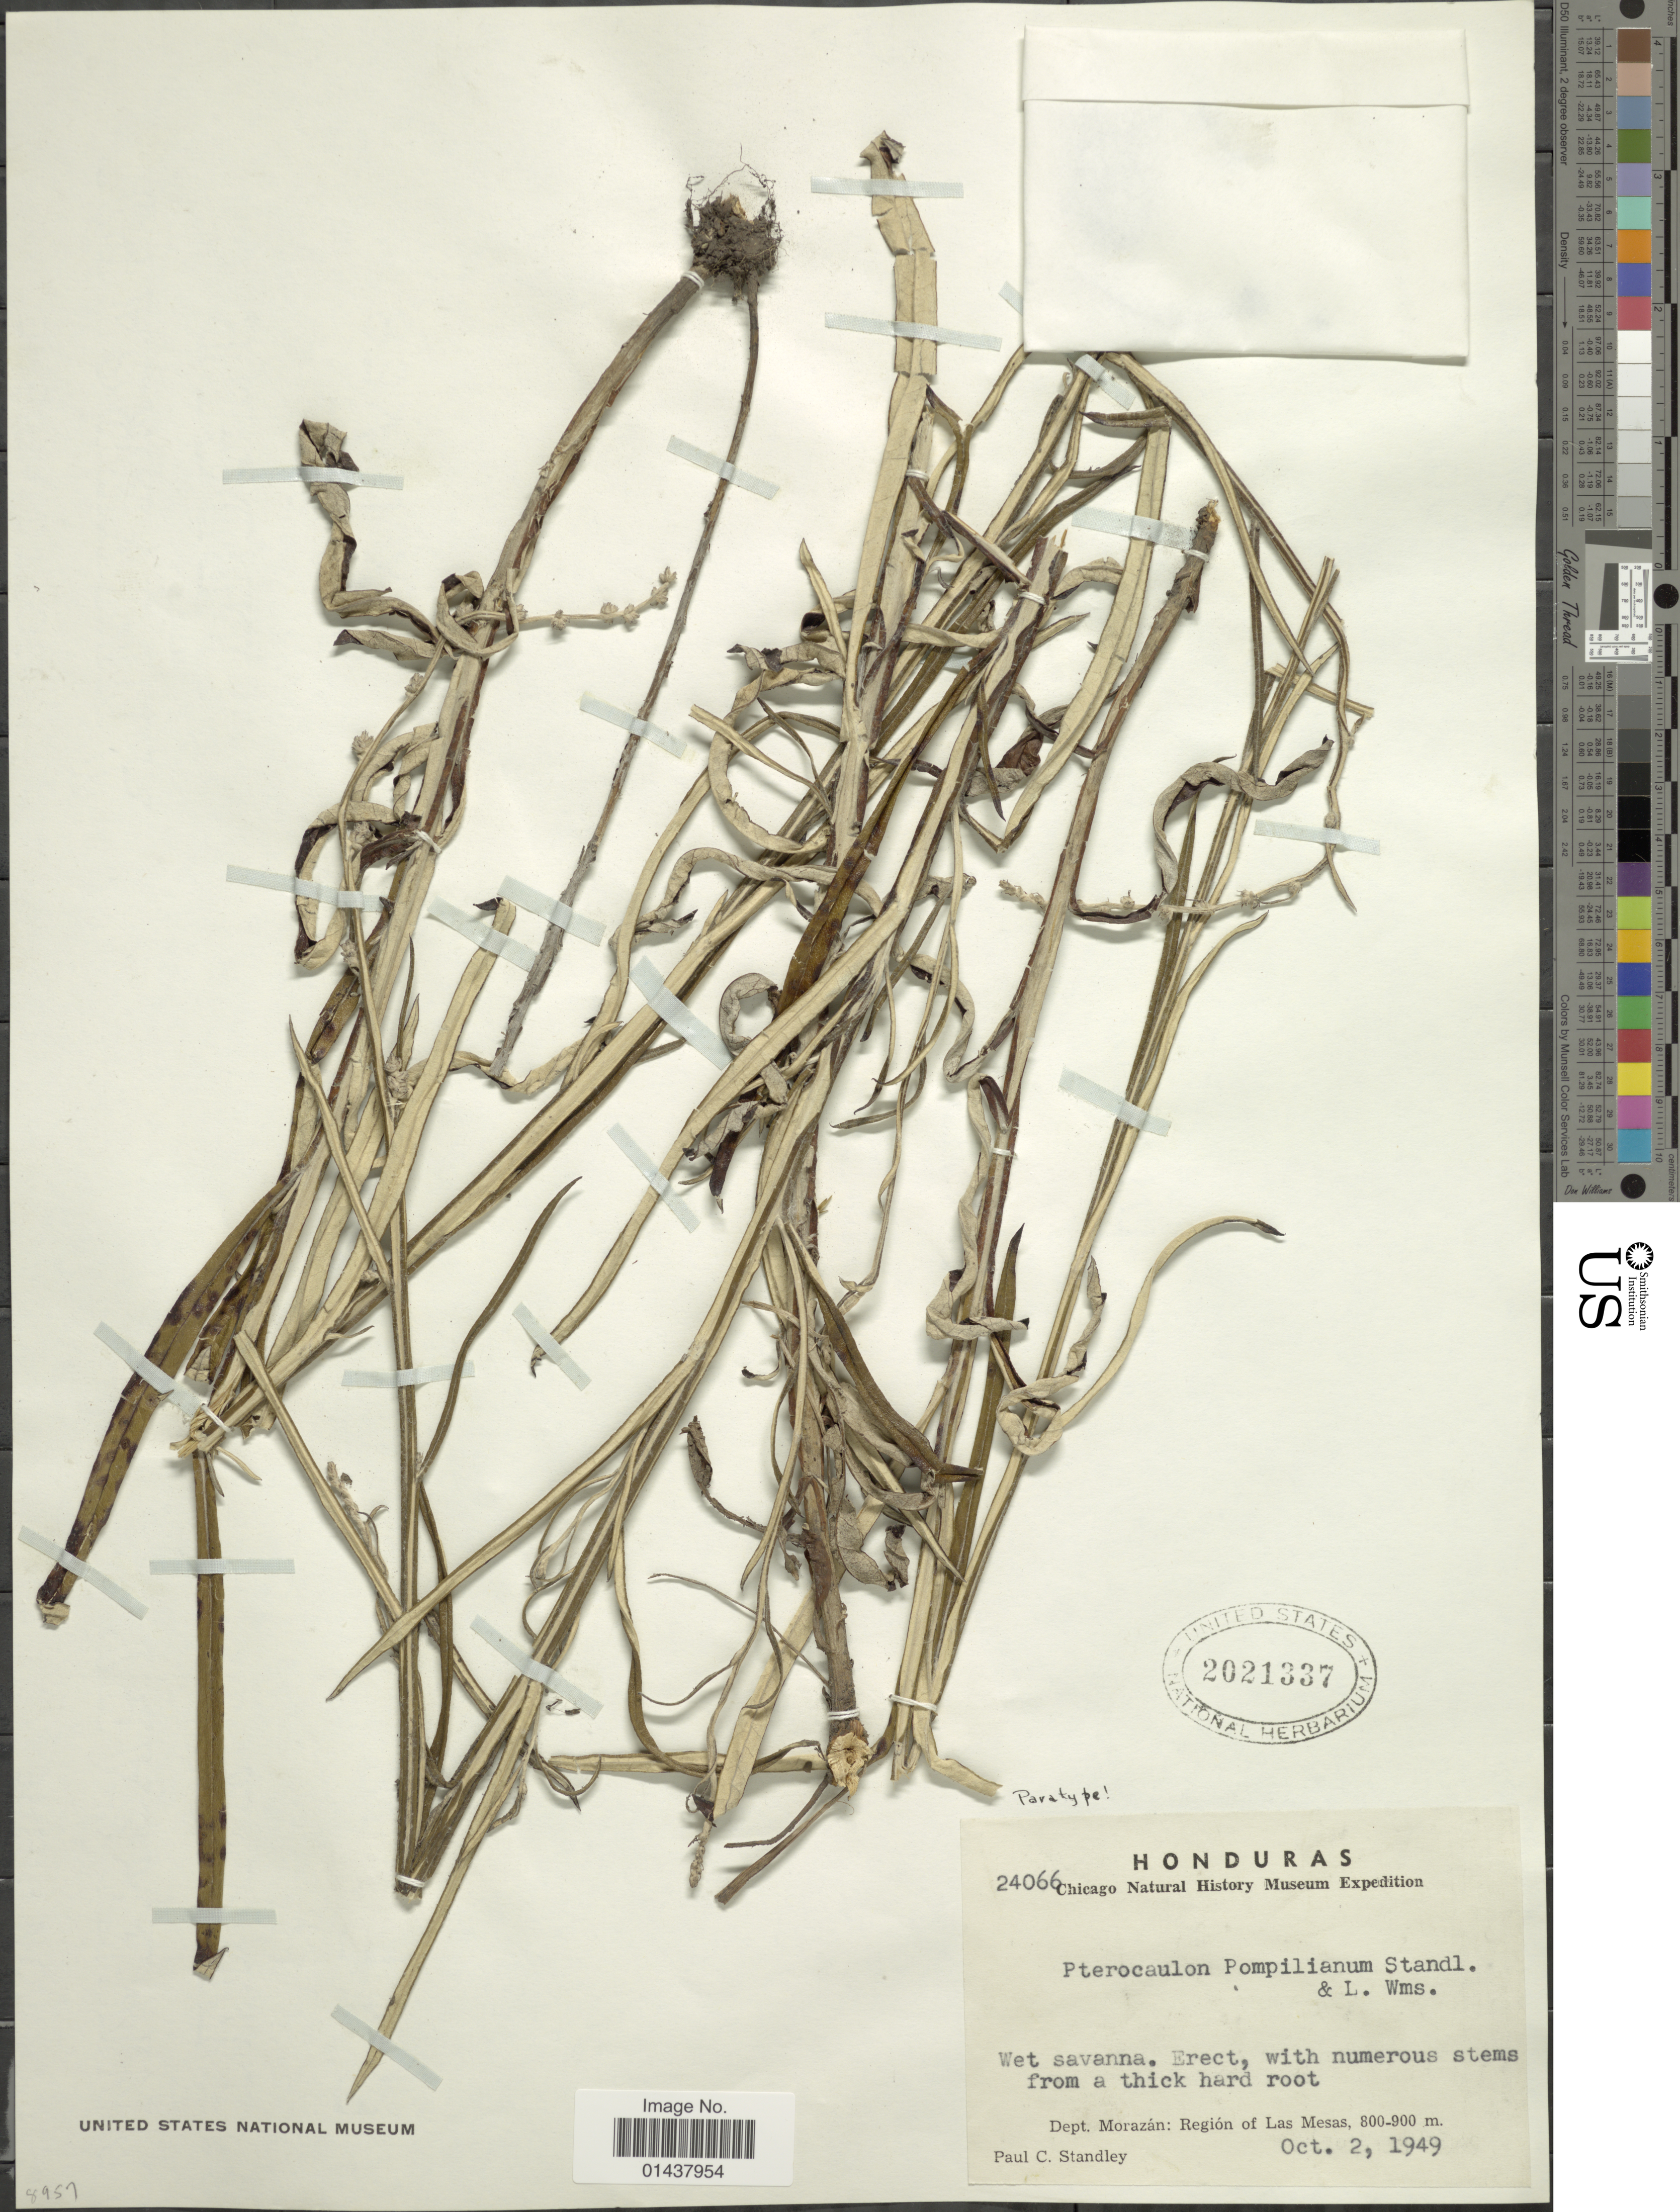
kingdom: Plantae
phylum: Tracheophyta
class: Magnoliopsida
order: Asterales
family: Asteraceae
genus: Pterocaulon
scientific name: Pterocaulon pompilianum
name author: Standl. & L.O. Williams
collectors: P. C. Standley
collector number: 24066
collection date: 1949-10-02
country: Honduras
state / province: Fco. Morazán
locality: Dept. Morazon: Region of Las Mesas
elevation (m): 800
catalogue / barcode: US 2021337